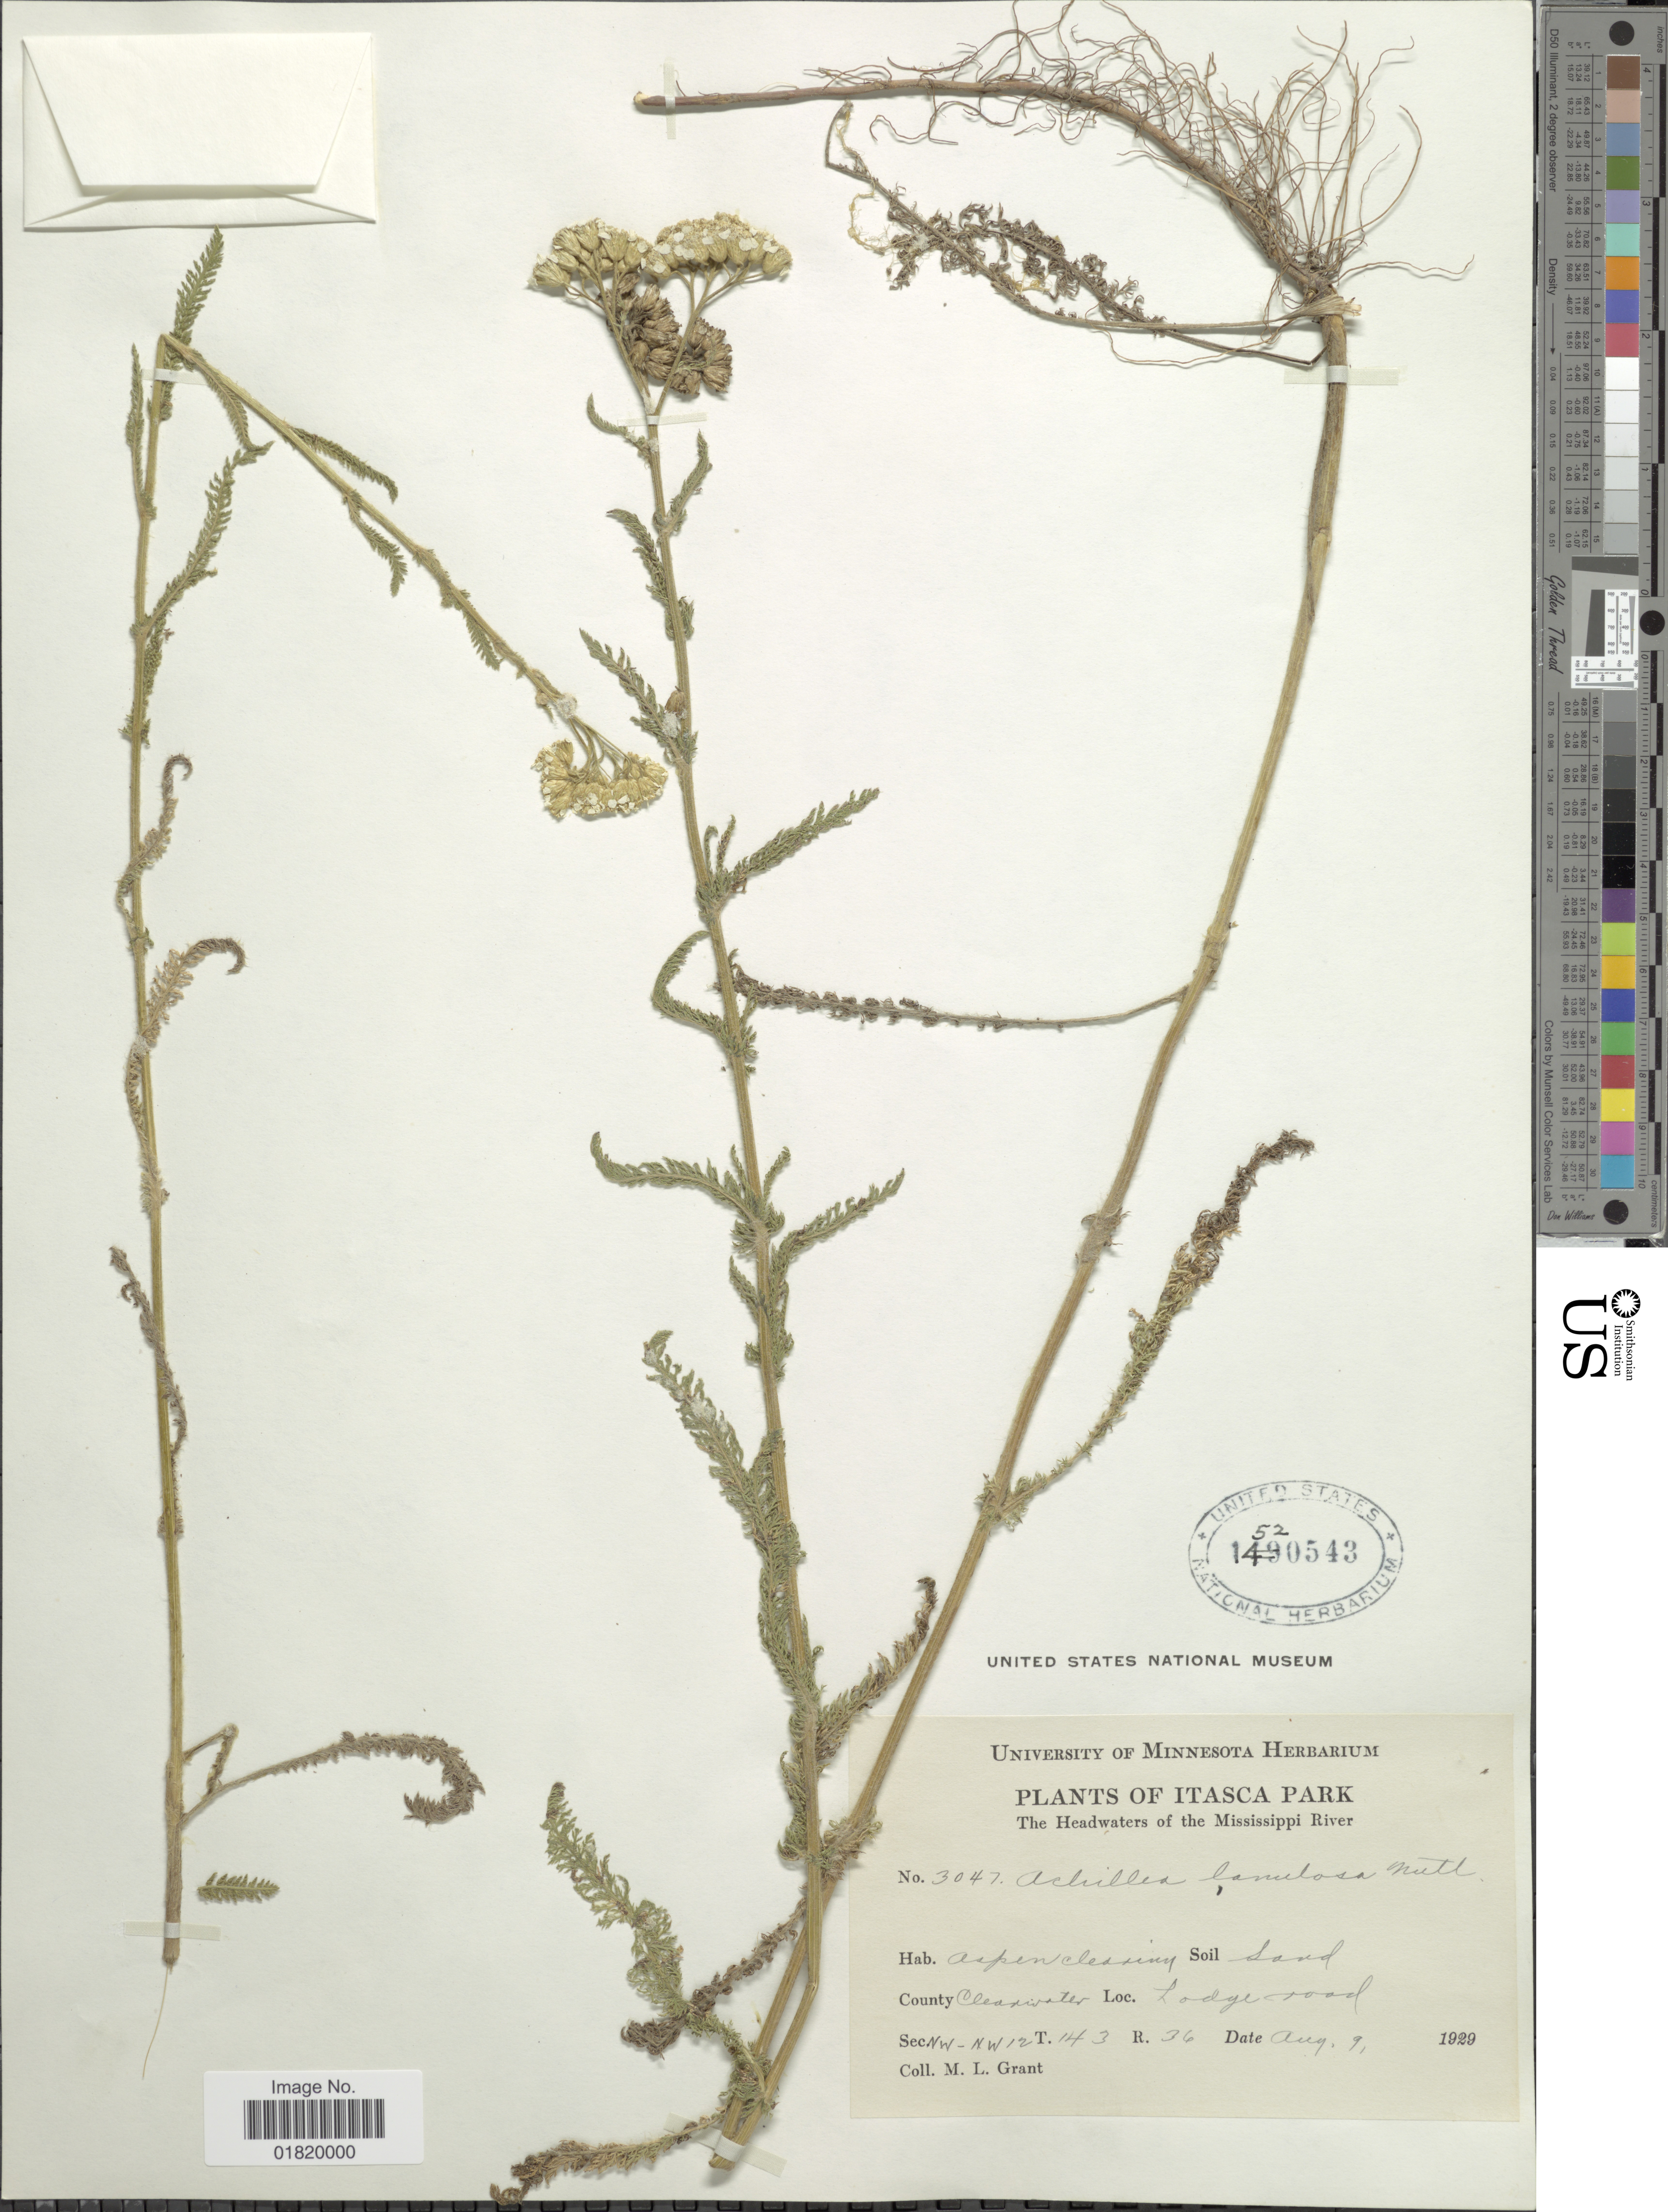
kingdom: Plantae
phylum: Tracheophyta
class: Magnoliopsida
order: Asterales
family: Asteraceae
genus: Achillea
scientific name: Achillea lanulosa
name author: Nutt.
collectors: M. L. Grant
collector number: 3047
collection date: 1929-08-09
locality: Itasca Park. The Headwaters of the Mississippi River. County Clearwater. Lodge road. Sec. NW-NW12 T. 143 R. 36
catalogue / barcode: US 1520543